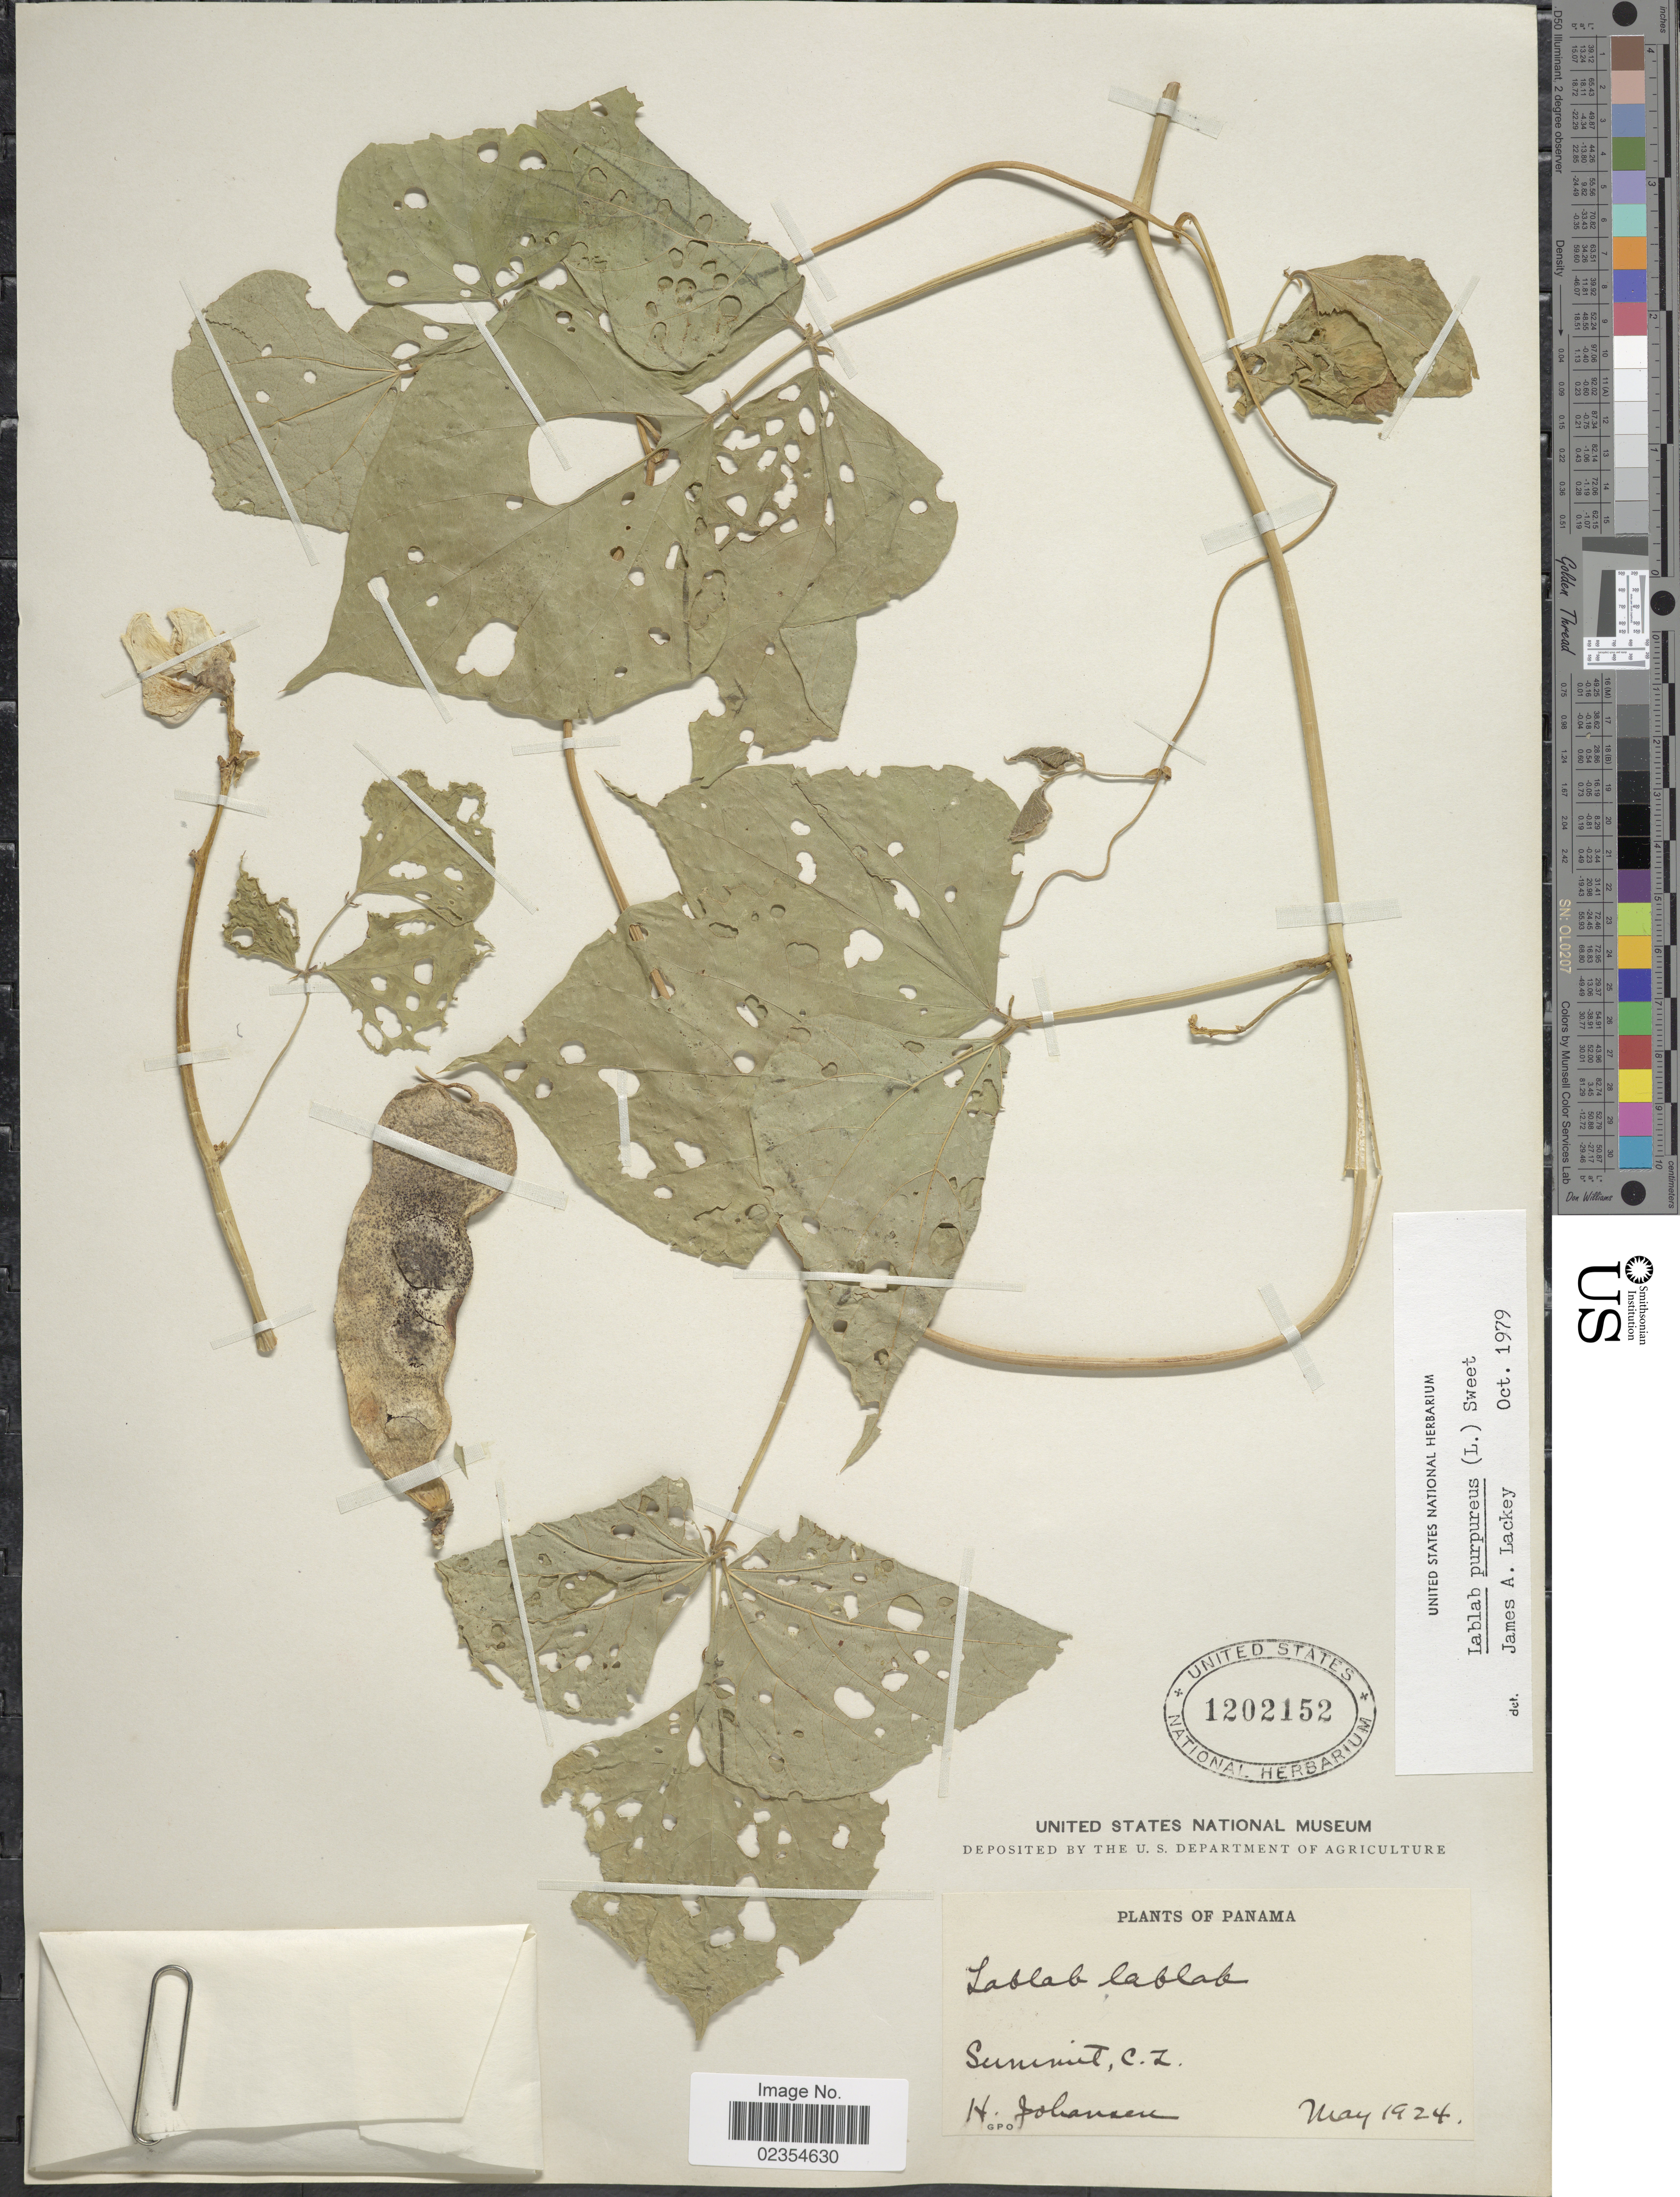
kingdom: Plantae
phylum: Tracheophyta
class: Magnoliopsida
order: Fabales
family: Fabaceae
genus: Lablab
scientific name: Lablab purpureus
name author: (L.) Sweet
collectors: H. Johansen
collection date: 1924-05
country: Panama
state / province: Colón / Panamá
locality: Summit, C.Z.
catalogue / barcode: US 1202152